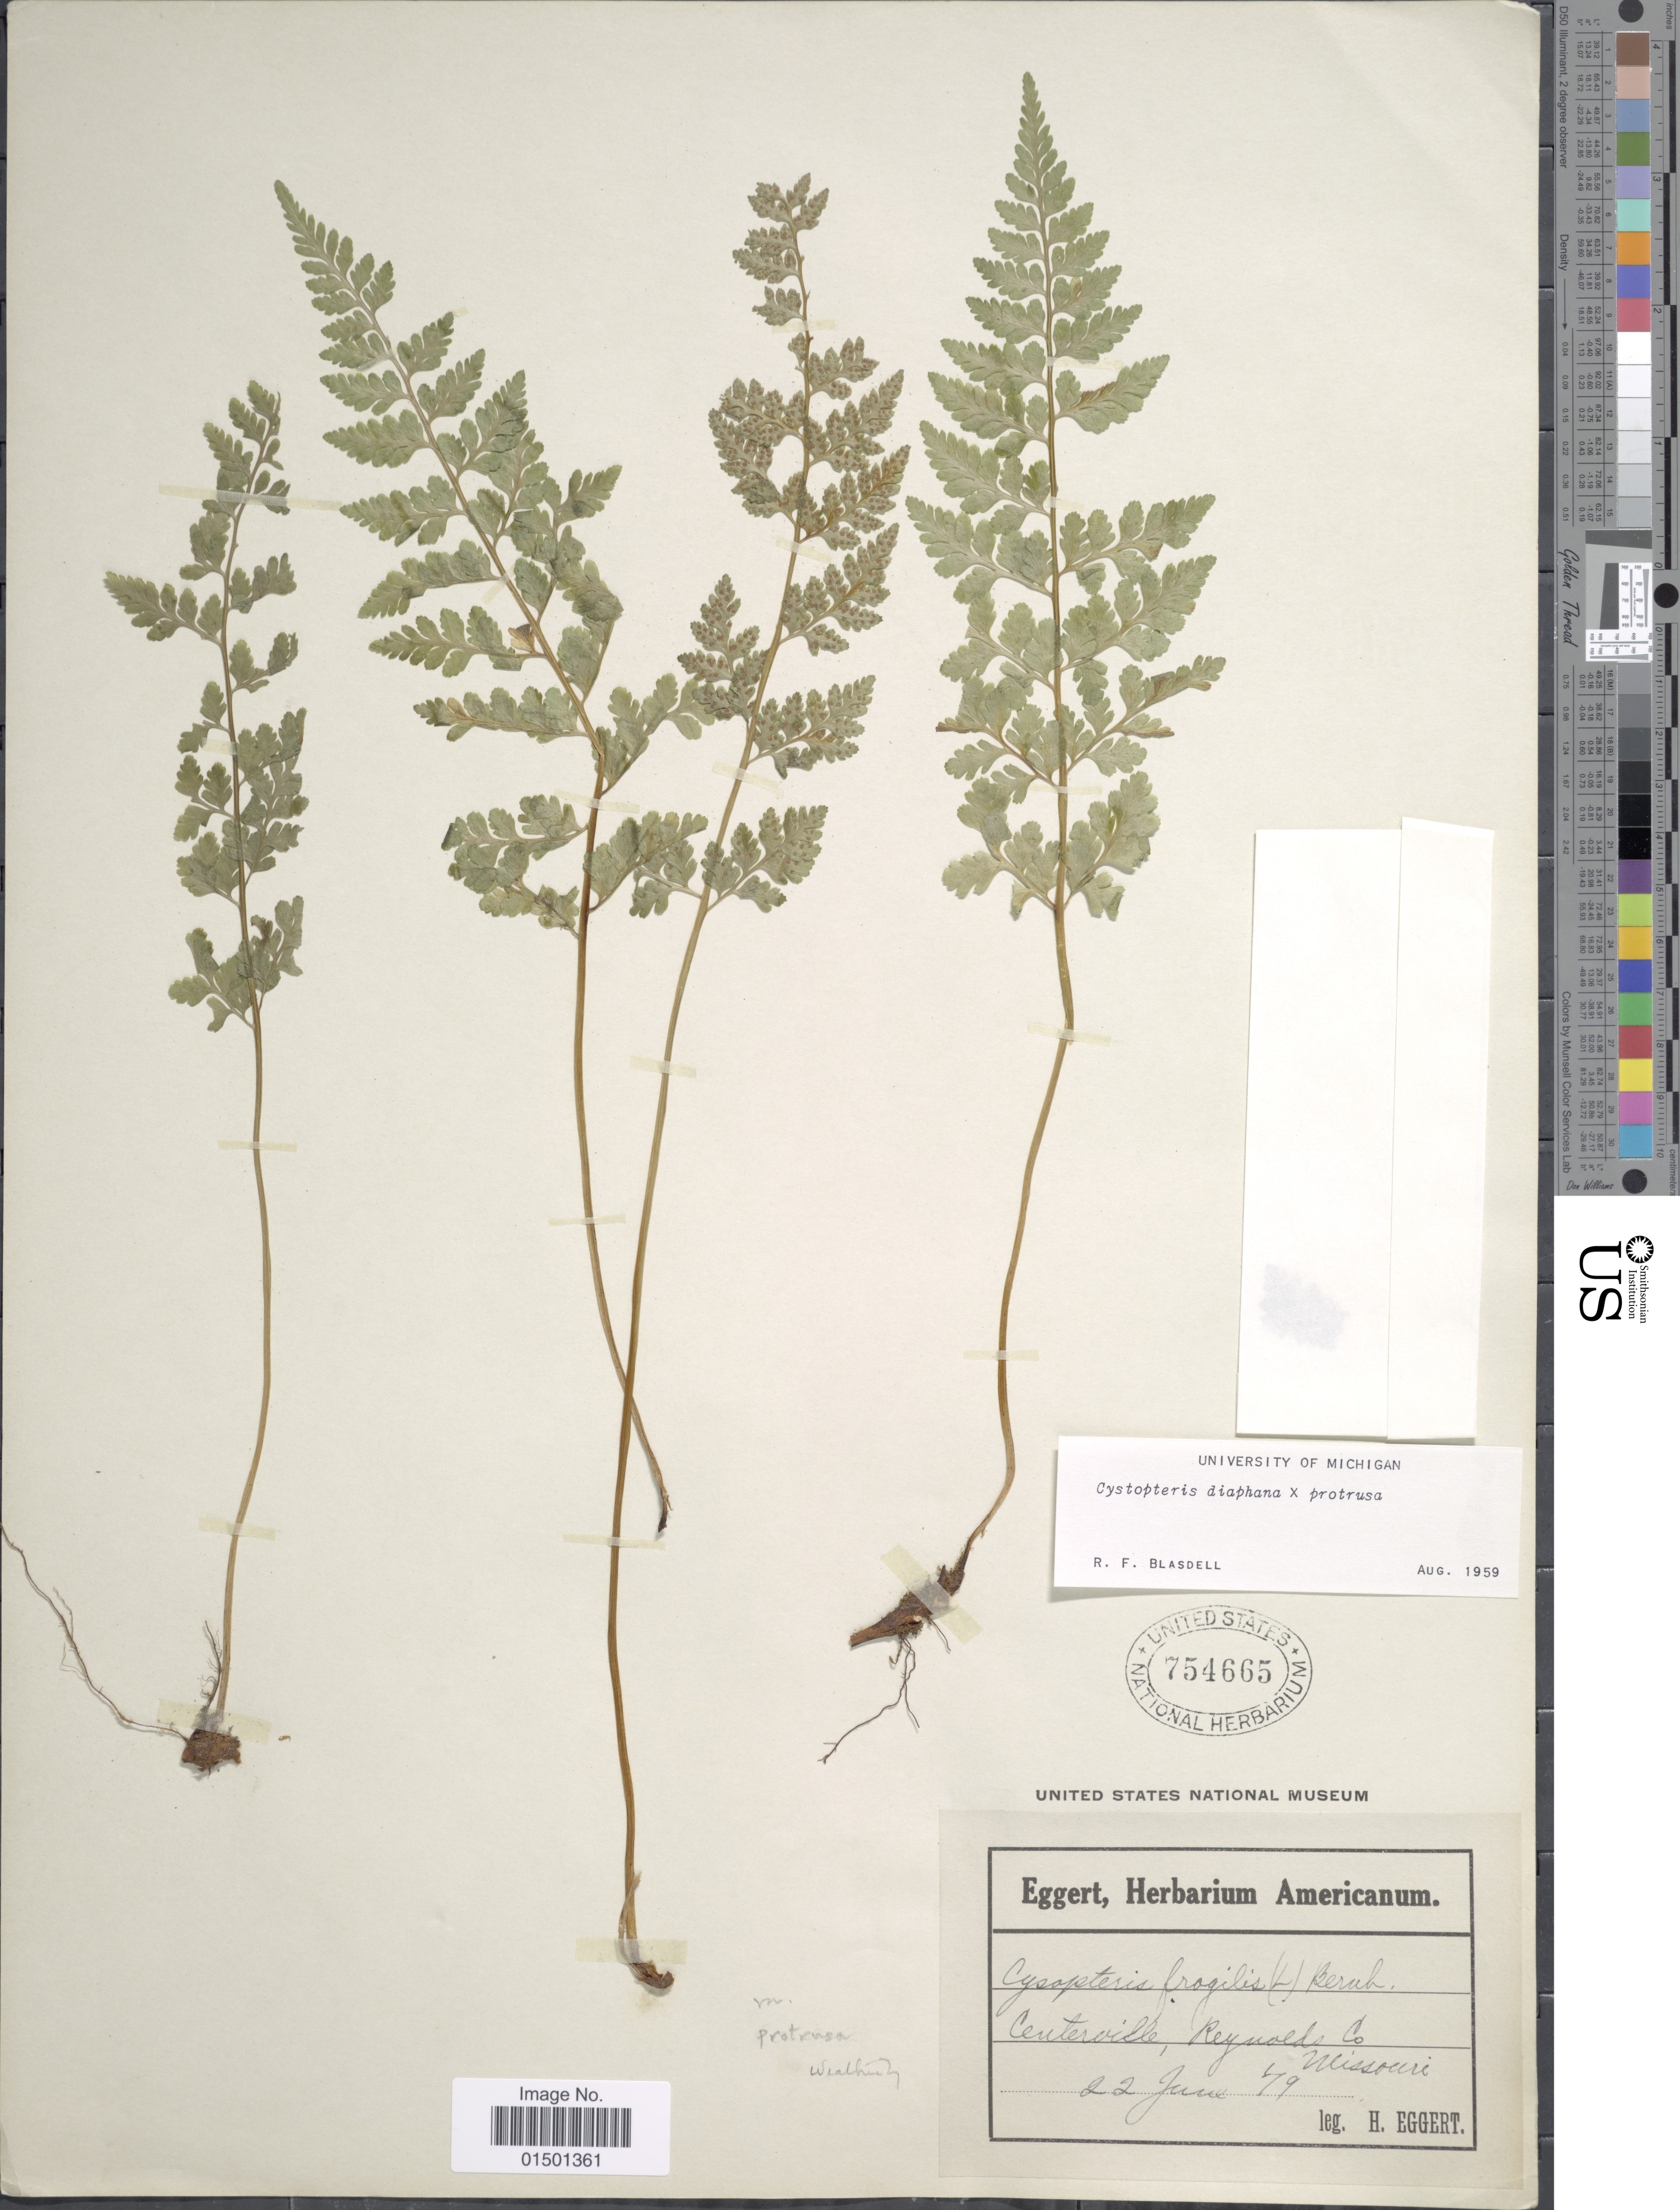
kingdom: Plantae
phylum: Tracheophyta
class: Polypodiopsida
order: Polypodiales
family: Cystopteridaceae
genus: Cystopteris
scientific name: Cystopteris diaphana x C. protrusa (Weath.) Blasdell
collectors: H. Eggert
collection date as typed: Transcribed d/m/y: 22/6/49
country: United States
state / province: Missouri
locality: Centerville, Reynalds Co.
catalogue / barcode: US 754665